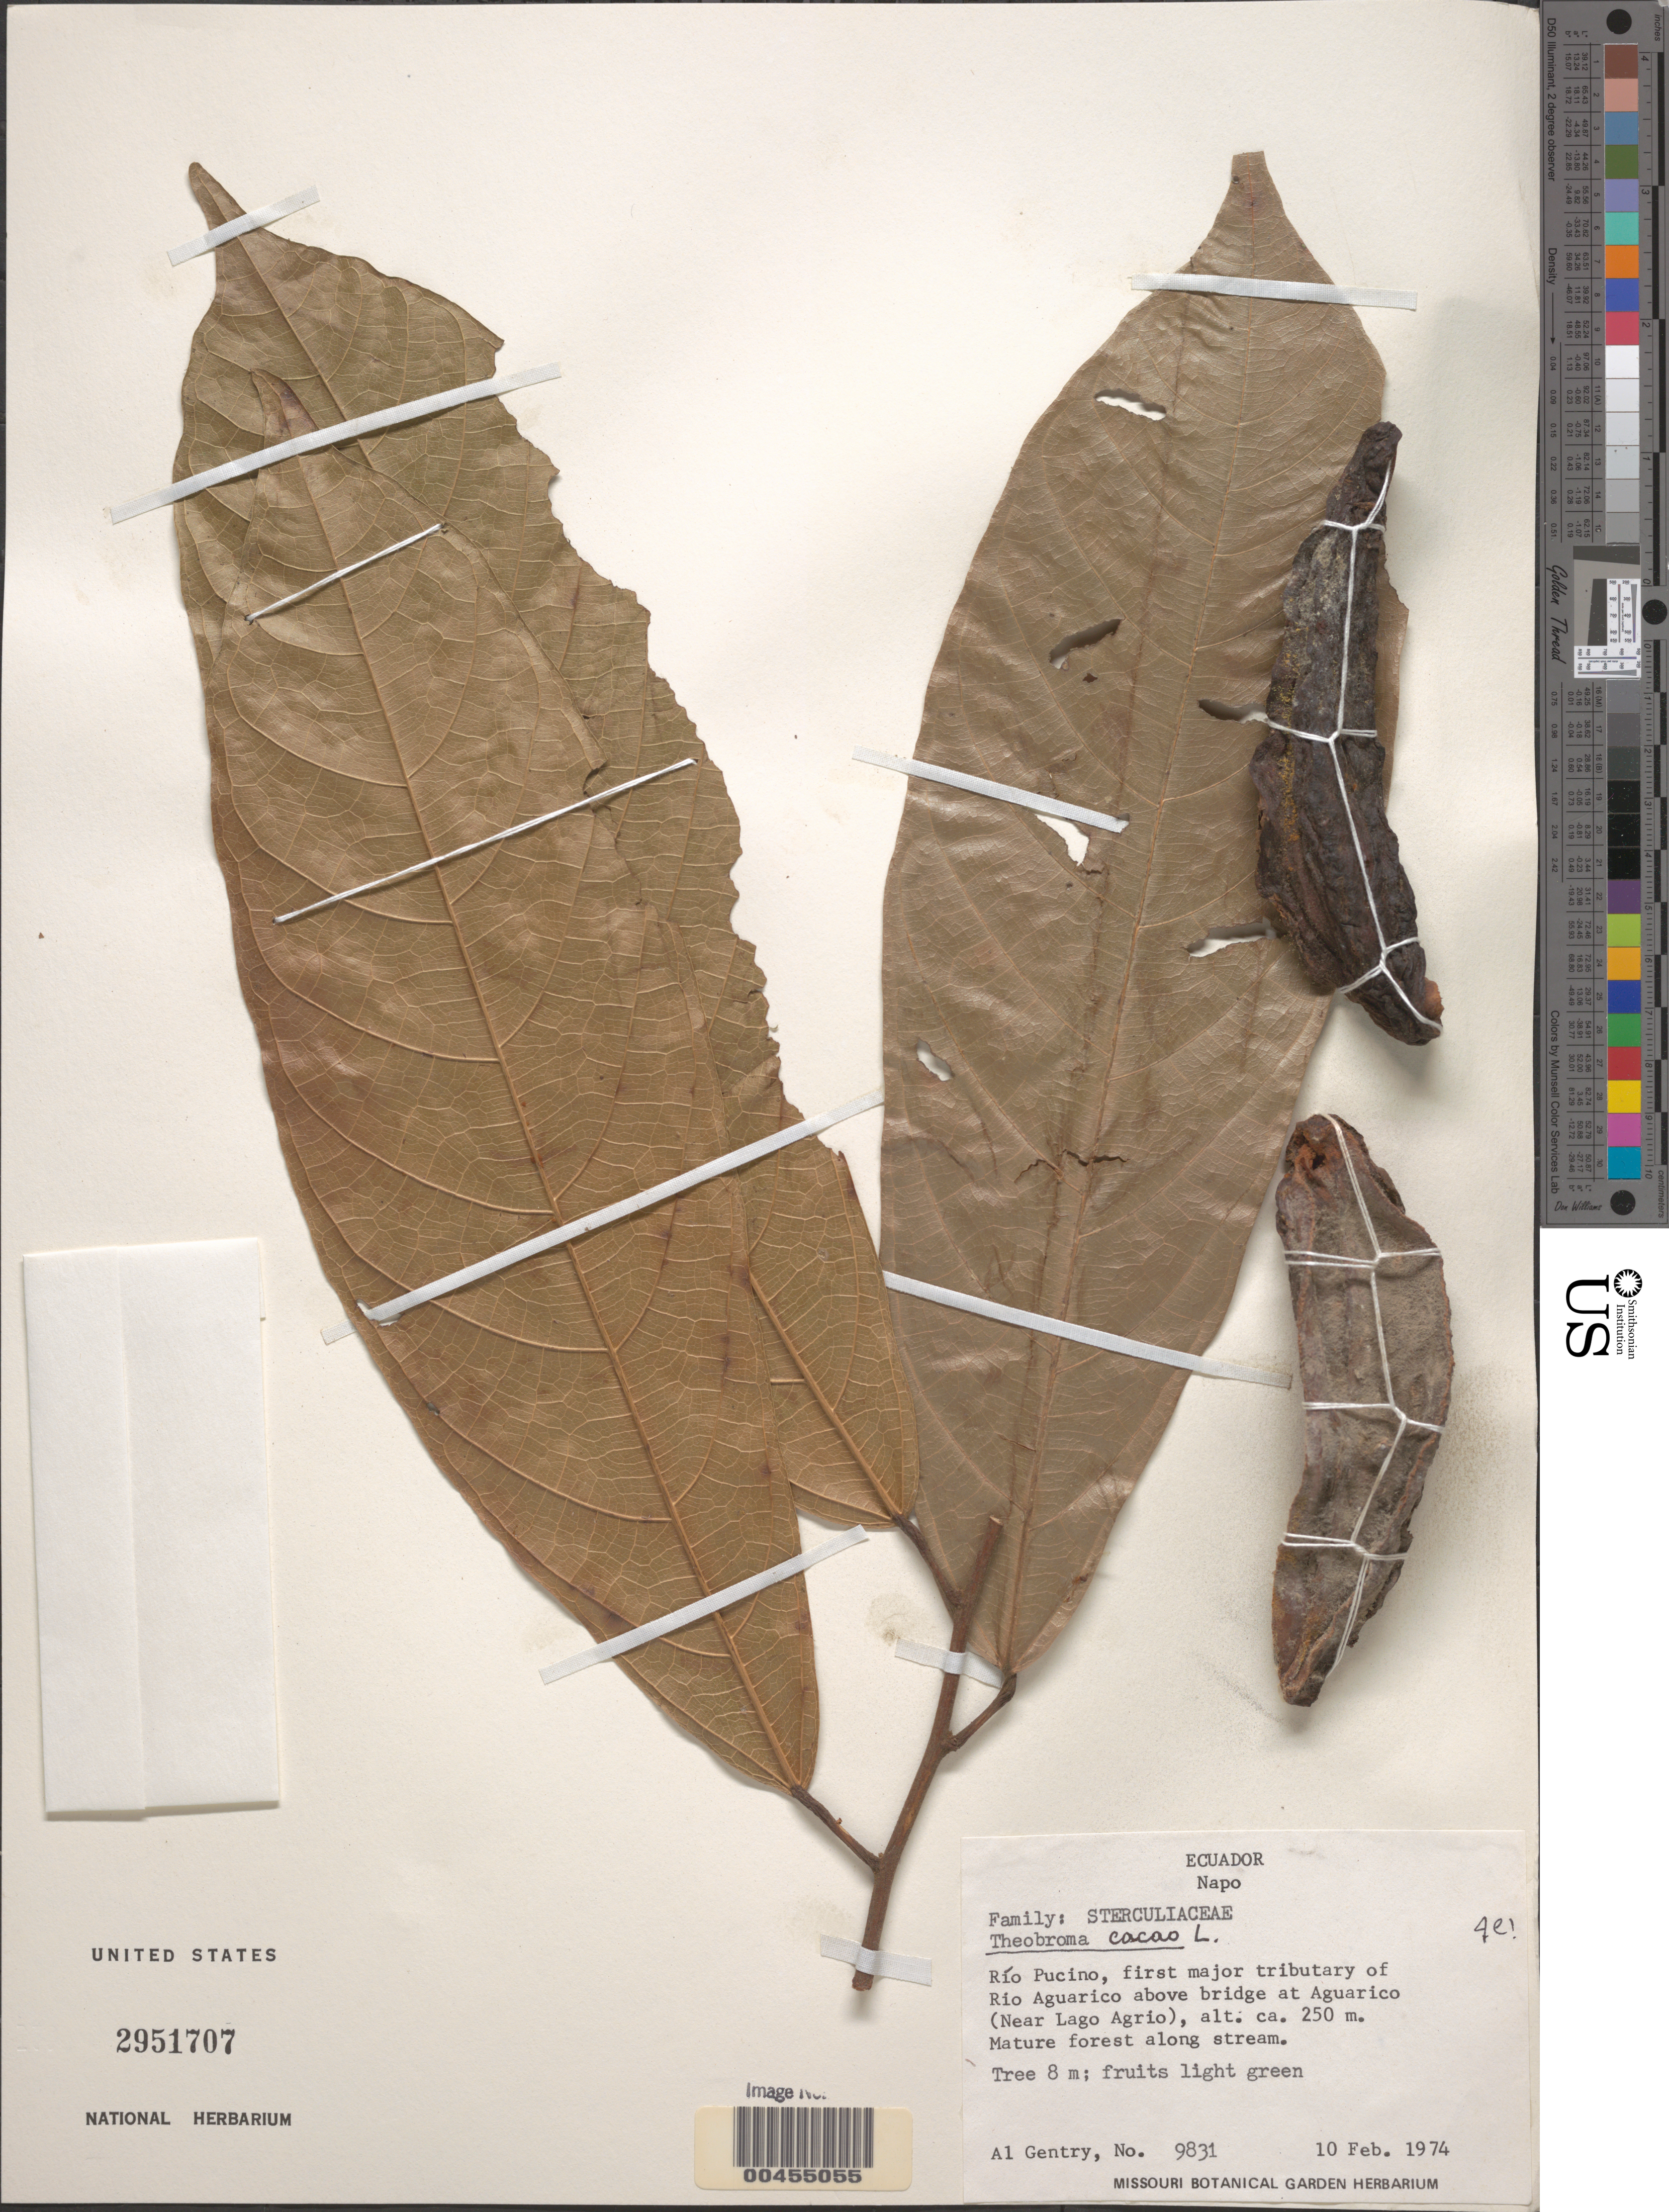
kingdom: Plantae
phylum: Tracheophyta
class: Magnoliopsida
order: Malvales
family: Malvaceae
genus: Theobroma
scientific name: Theobroma cacao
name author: L.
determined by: Cuatrecasas, J.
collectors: A. H. Gentry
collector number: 9831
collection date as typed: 10 Feb 1974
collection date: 1974-02-10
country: Ecuador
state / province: Napo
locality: Río Pucino, tributary of Río AguaRico above bridge at AguaRico (near Lago AgRio)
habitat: Mature forest along stream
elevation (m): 250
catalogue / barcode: US 2951707